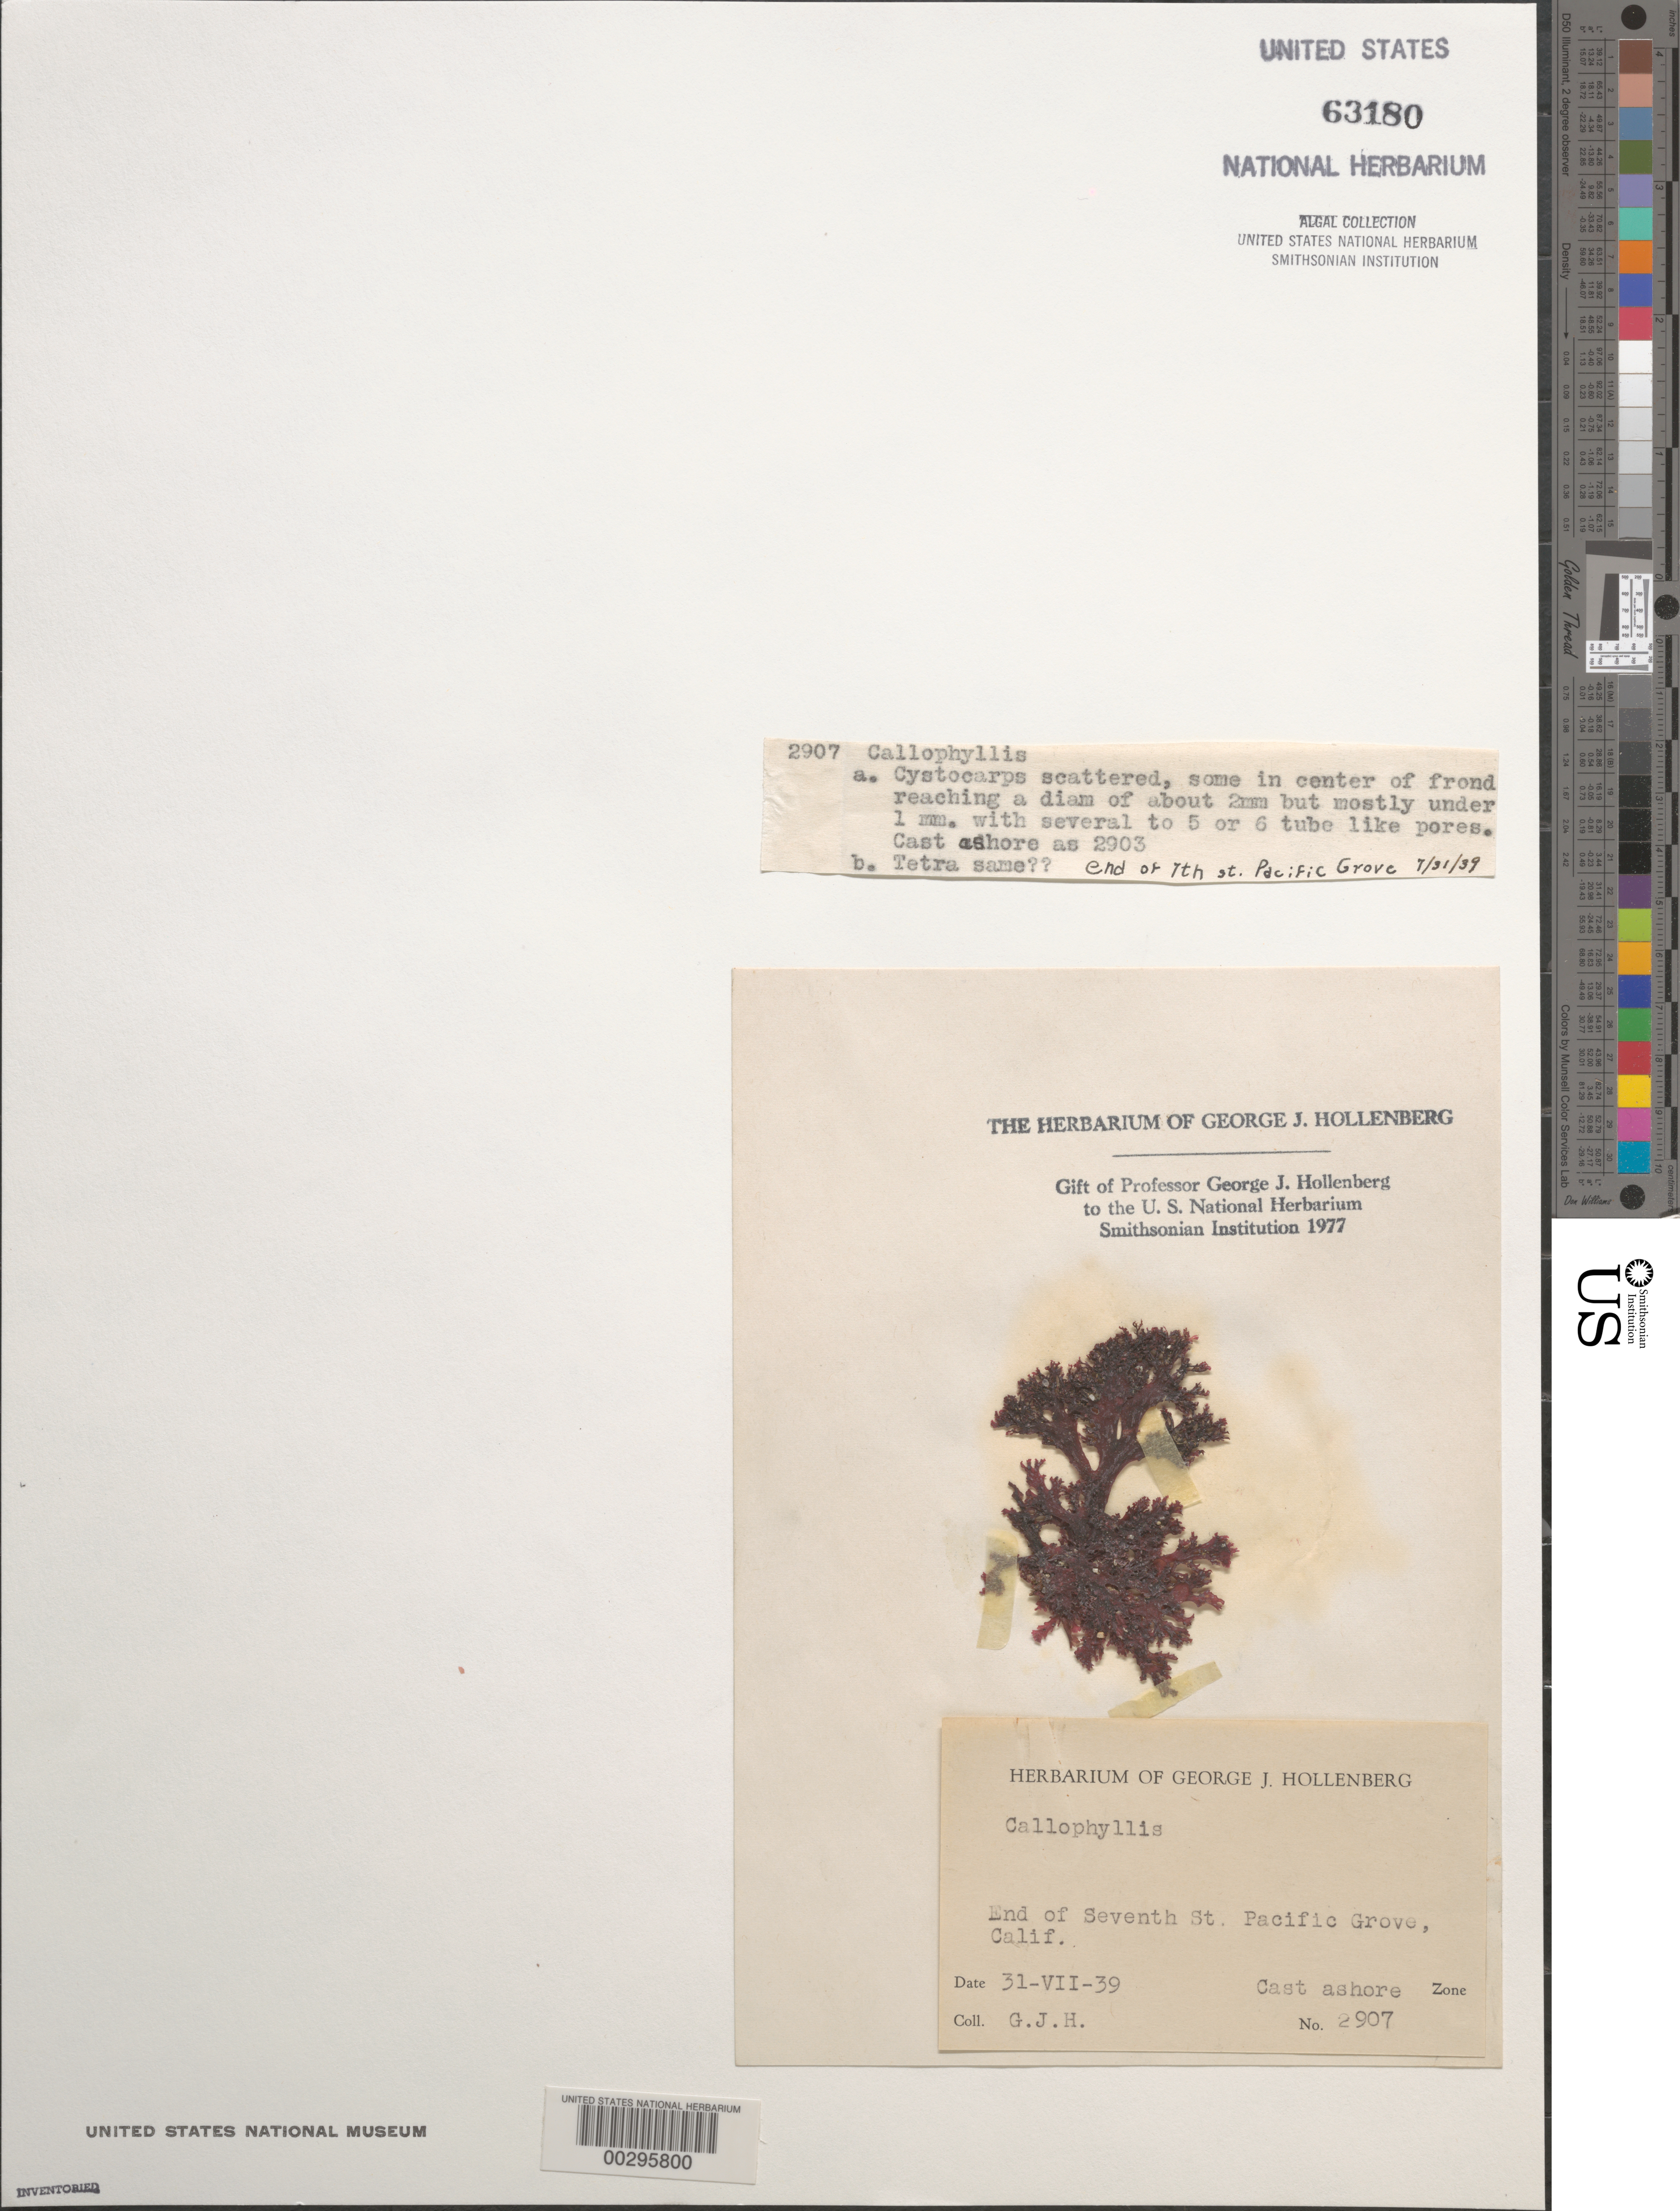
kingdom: Plantae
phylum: Rhodophyta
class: Florideophyceae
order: Gigartinales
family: Kallymeniaceae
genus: Callophyllis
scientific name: Callophyllis sp.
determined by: Hollenberg, George J.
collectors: G. Hollenberg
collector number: GJH 2907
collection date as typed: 31 Jul 1939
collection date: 1939-07-31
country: United States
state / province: California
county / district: Monterey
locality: Pacific Grove, end of 7th Street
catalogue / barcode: US 63180